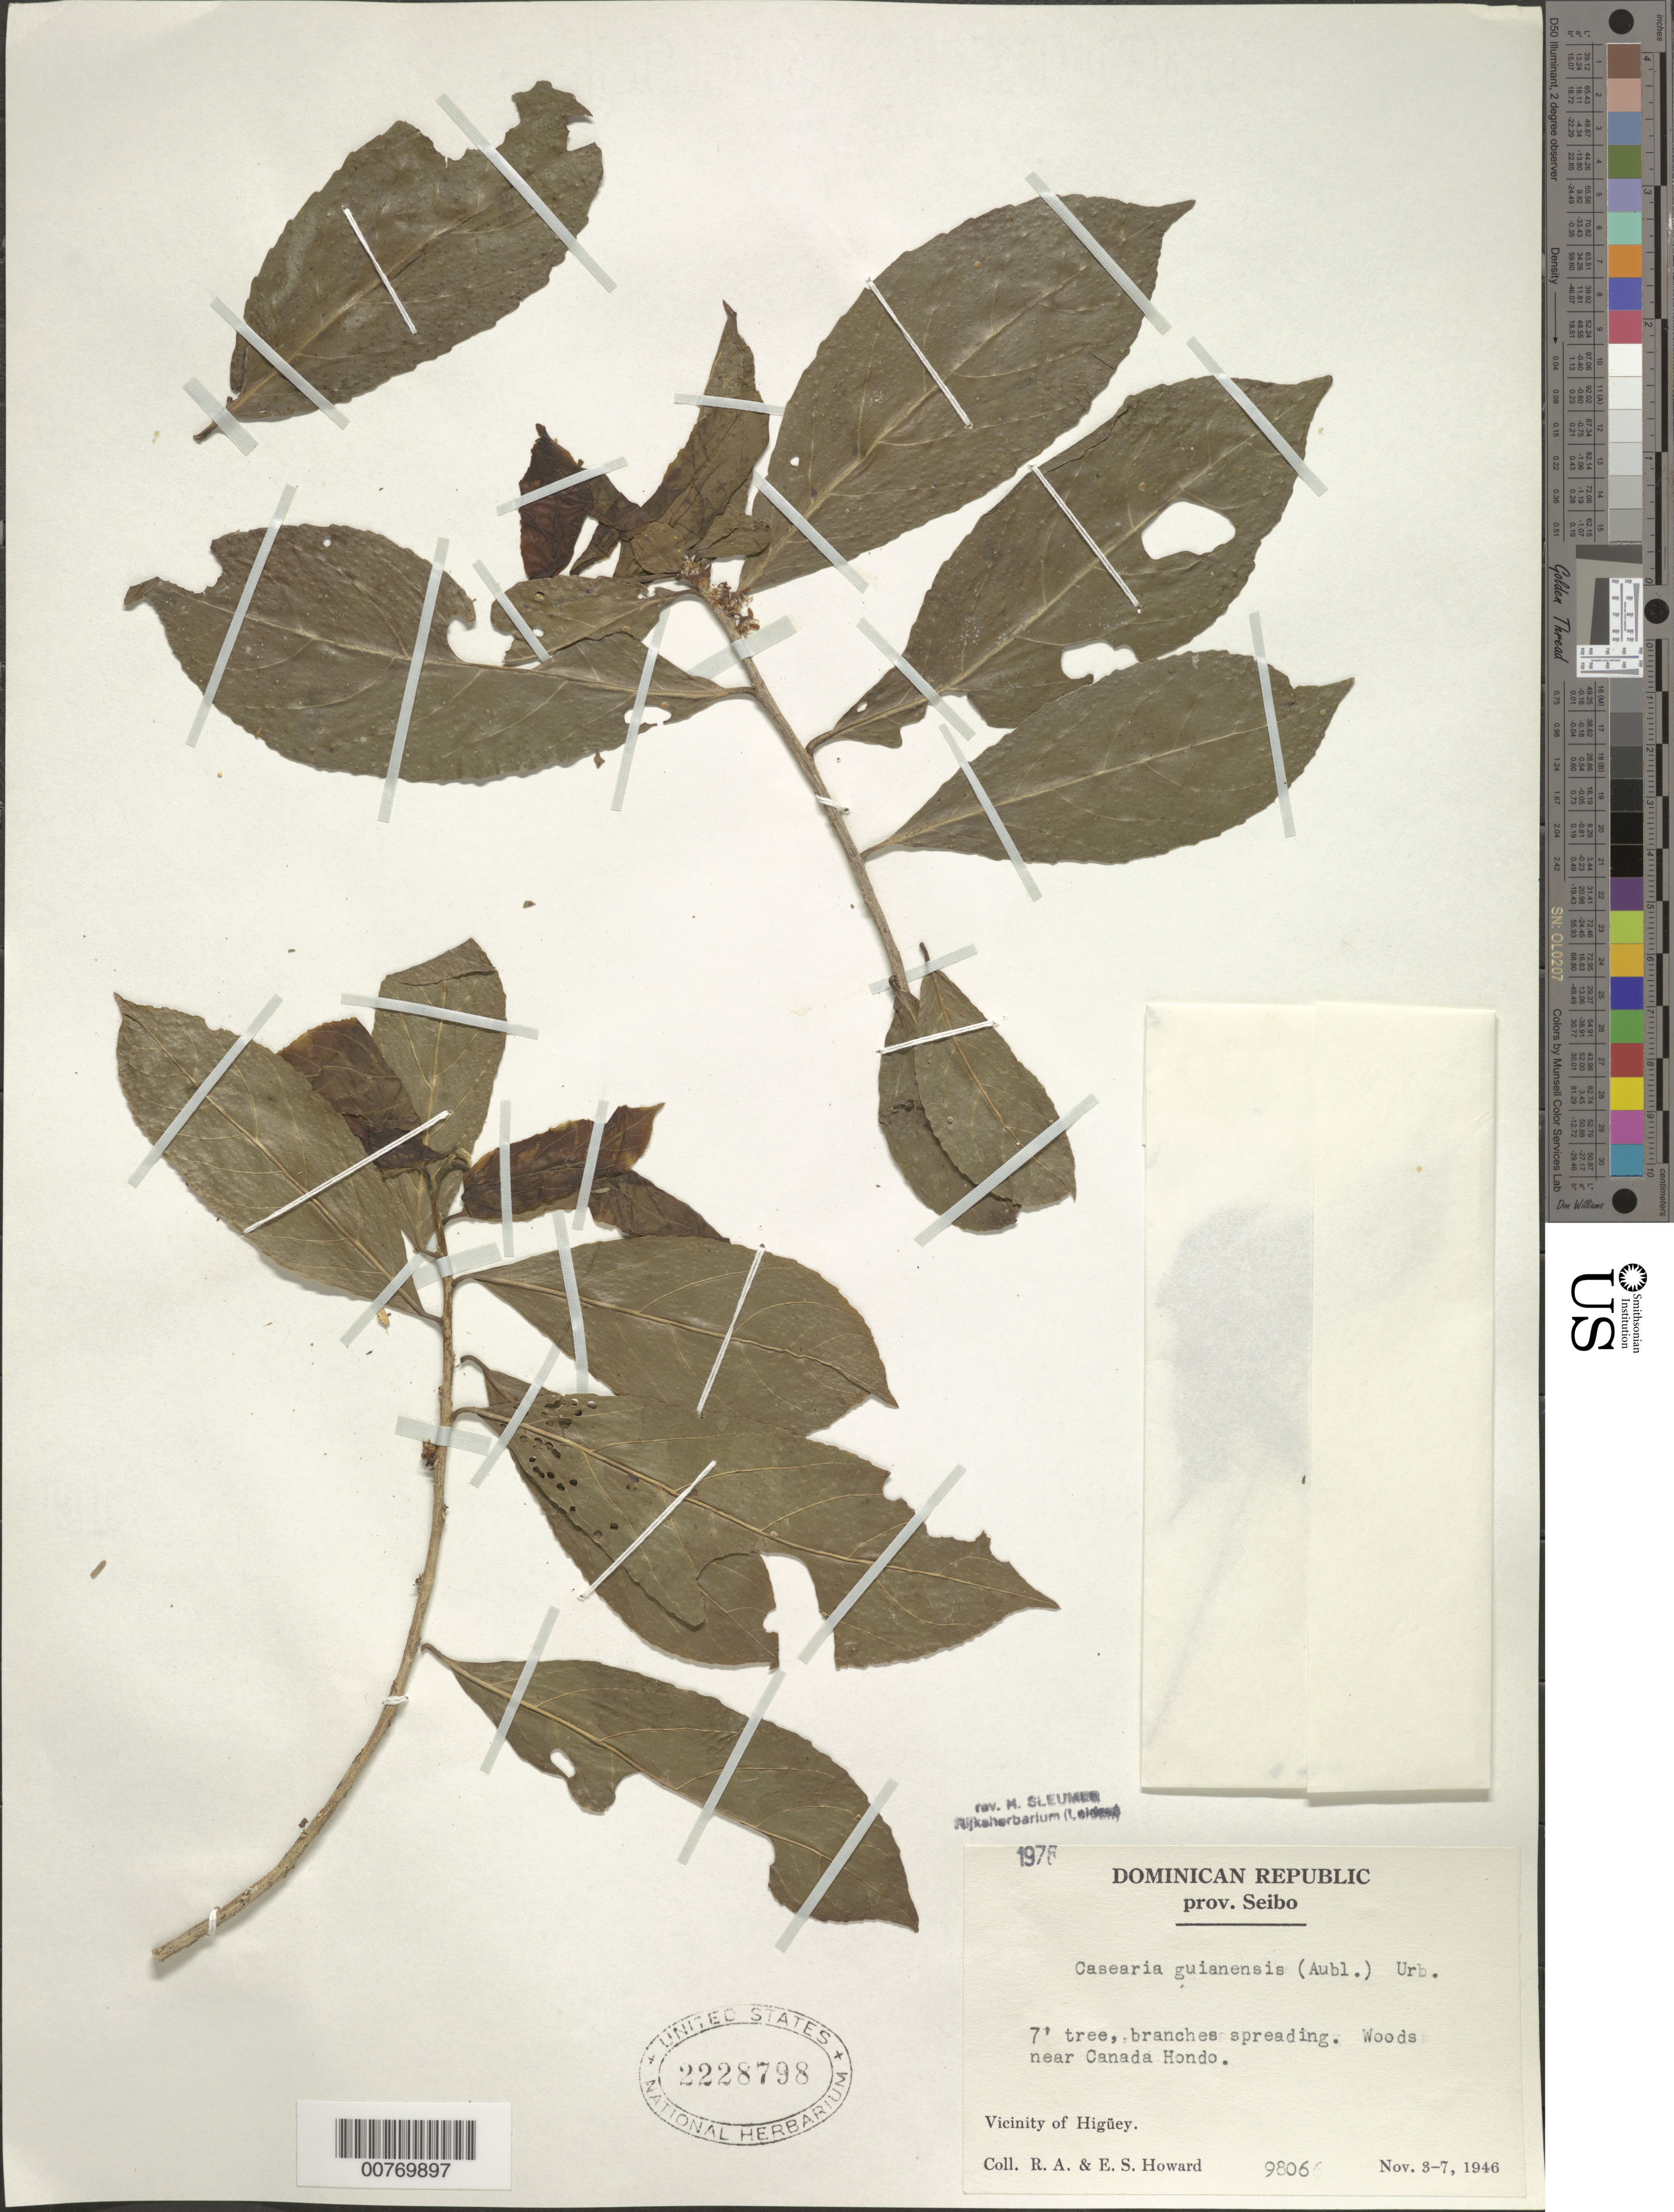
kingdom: Plantae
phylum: Tracheophyta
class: Magnoliopsida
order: Malpighiales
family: Salicaceae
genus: Casearia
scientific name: Casearia guianensis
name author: (Aubl.) Urb.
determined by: Sleumer, H. O.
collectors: R. A. Howard & E. S. Howard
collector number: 9806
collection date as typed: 03 Nov 1946 to 07 Nov 1946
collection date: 1946-11-03/1946-11-07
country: Dominican Republic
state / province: El Seibo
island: Hispaniola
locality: Vicinity of Higüey. Near Cañada Hondo.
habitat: Woods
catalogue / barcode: US 2228798